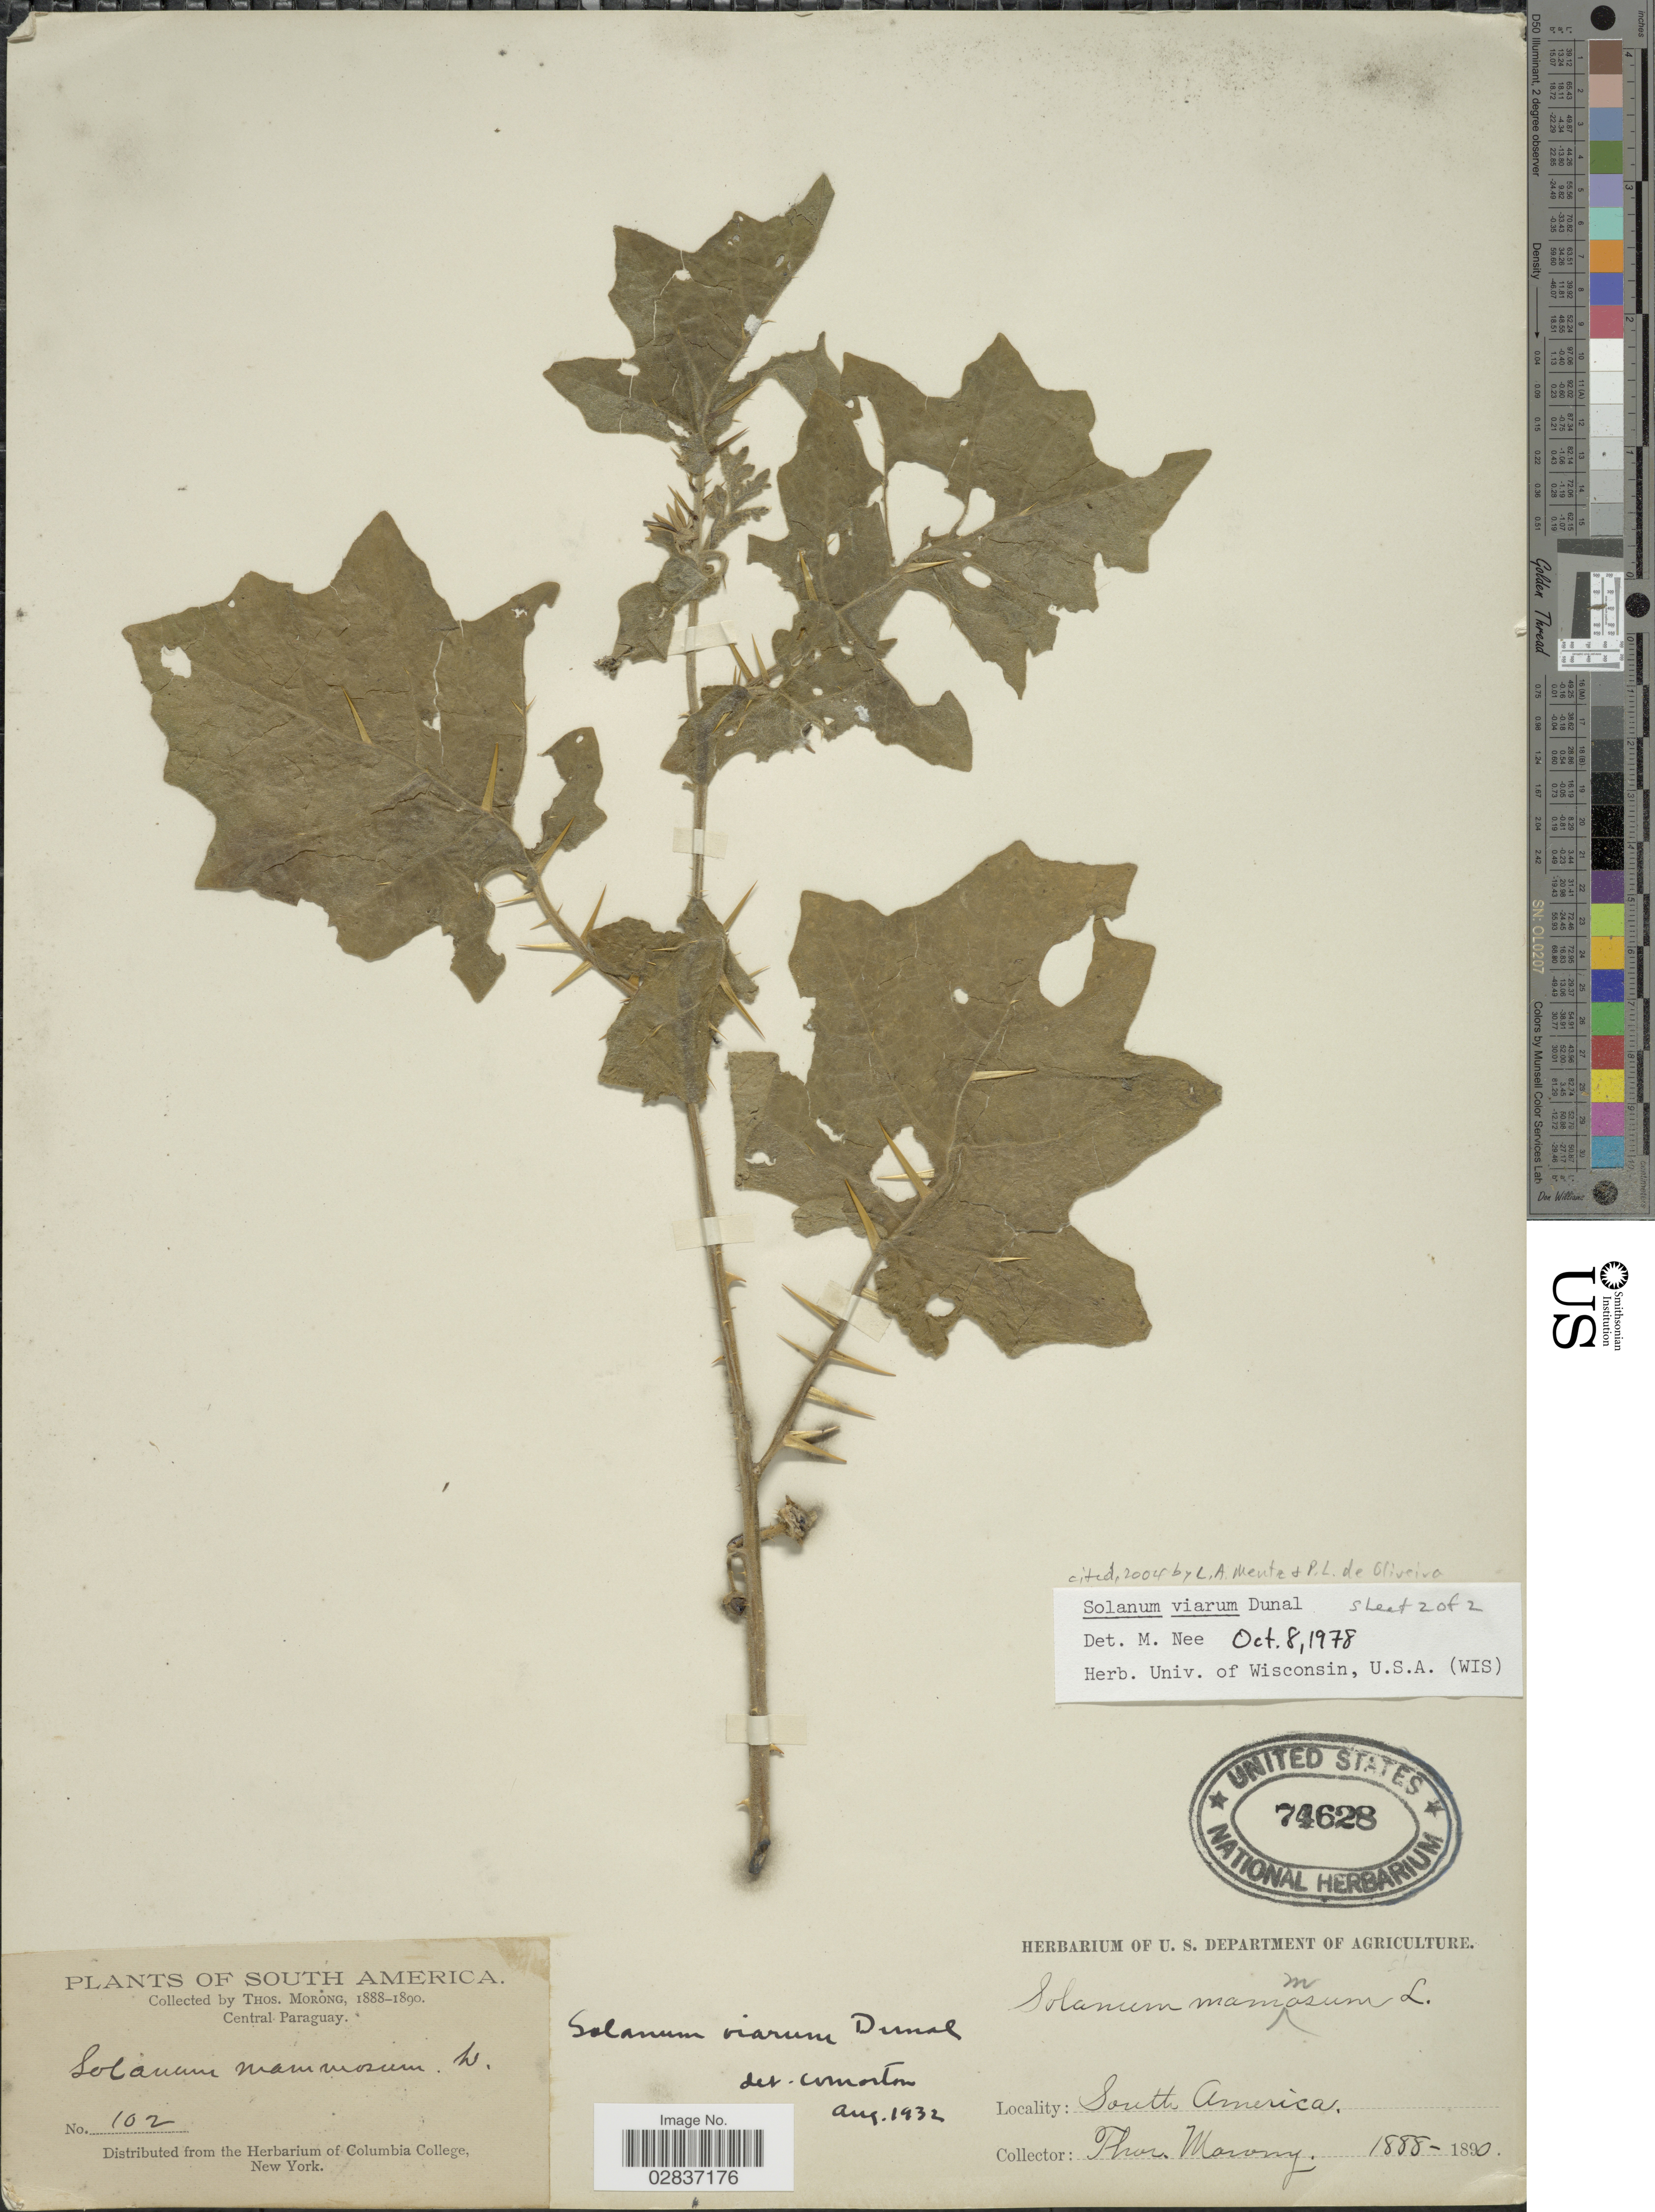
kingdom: Plantae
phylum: Tracheophyta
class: Magnoliopsida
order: Solanales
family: Solanaceae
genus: Solanum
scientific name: Solanum viarum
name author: Dunal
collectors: ex herb. T. Morong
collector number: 102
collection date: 1888/1890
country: Paraguay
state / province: Central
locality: Central Paraguay.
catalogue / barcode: US 74628